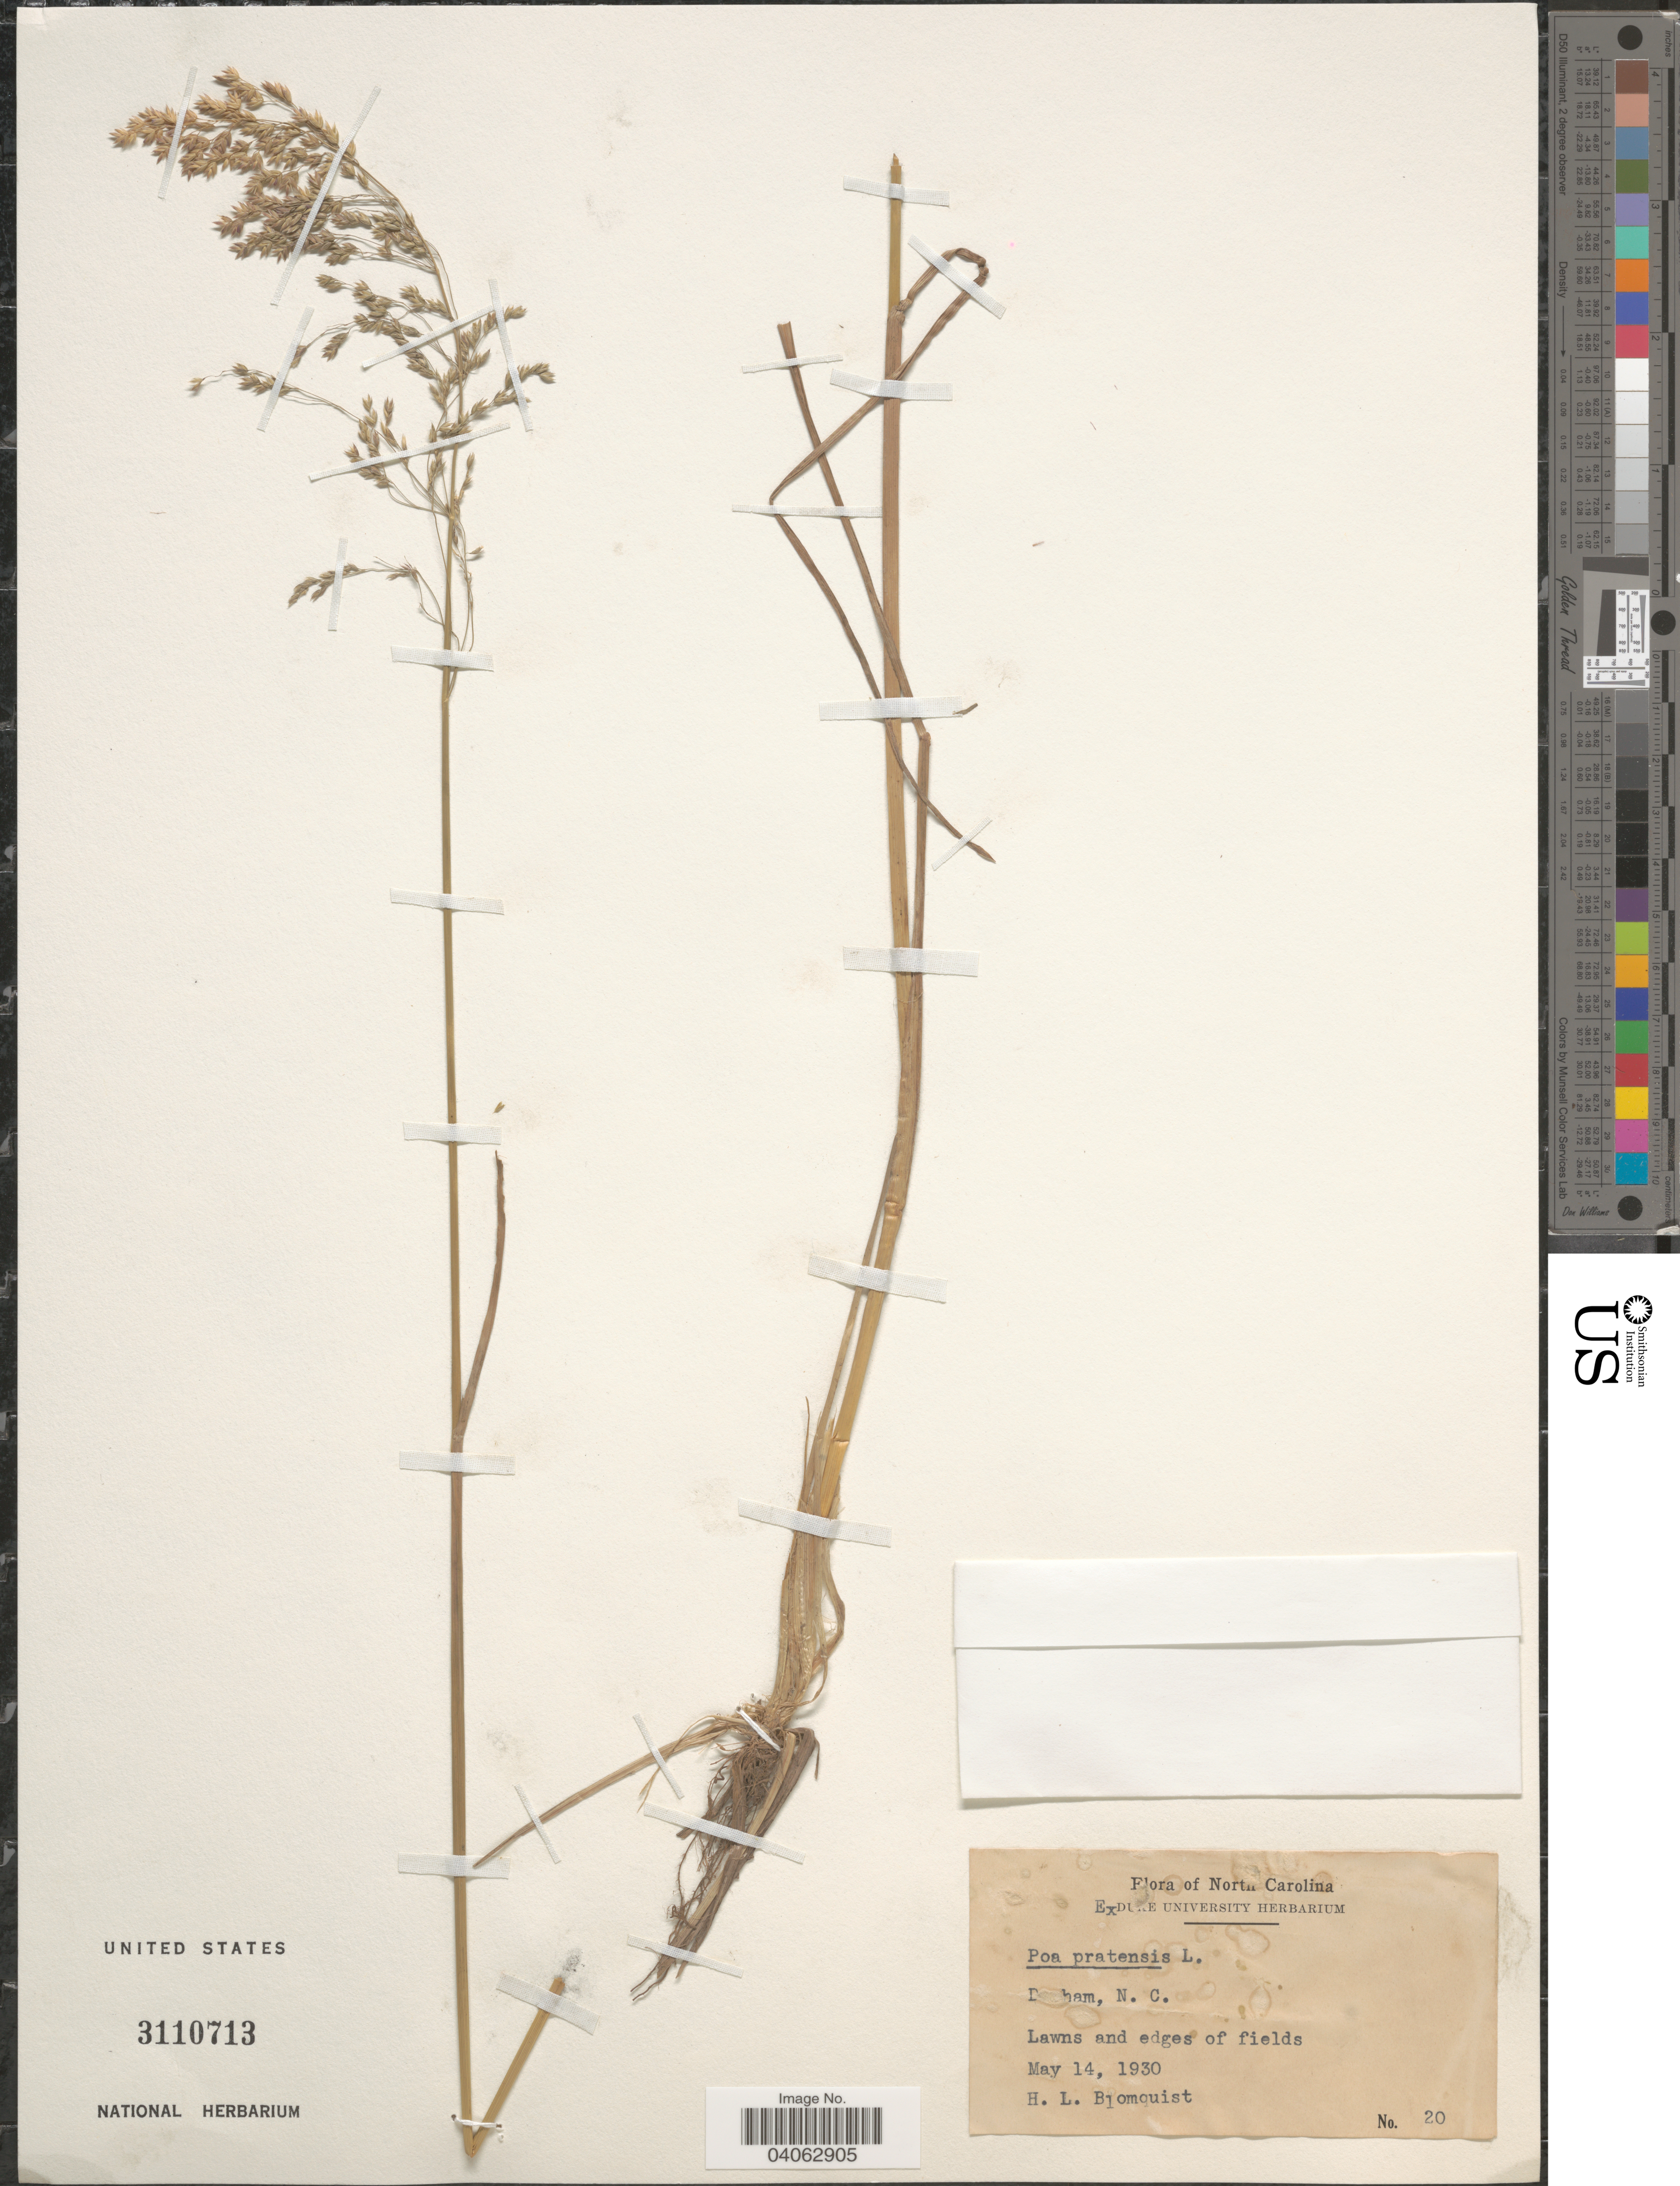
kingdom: Plantae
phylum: Tracheophyta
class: Liliopsida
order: Poales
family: Poaceae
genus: Poa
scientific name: Poa pratensis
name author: L.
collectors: H. Blomquist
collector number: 20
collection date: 1930-05-14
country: United States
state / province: North Carolina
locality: Durham. Lawns and edges of fields.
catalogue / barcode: US 3110713